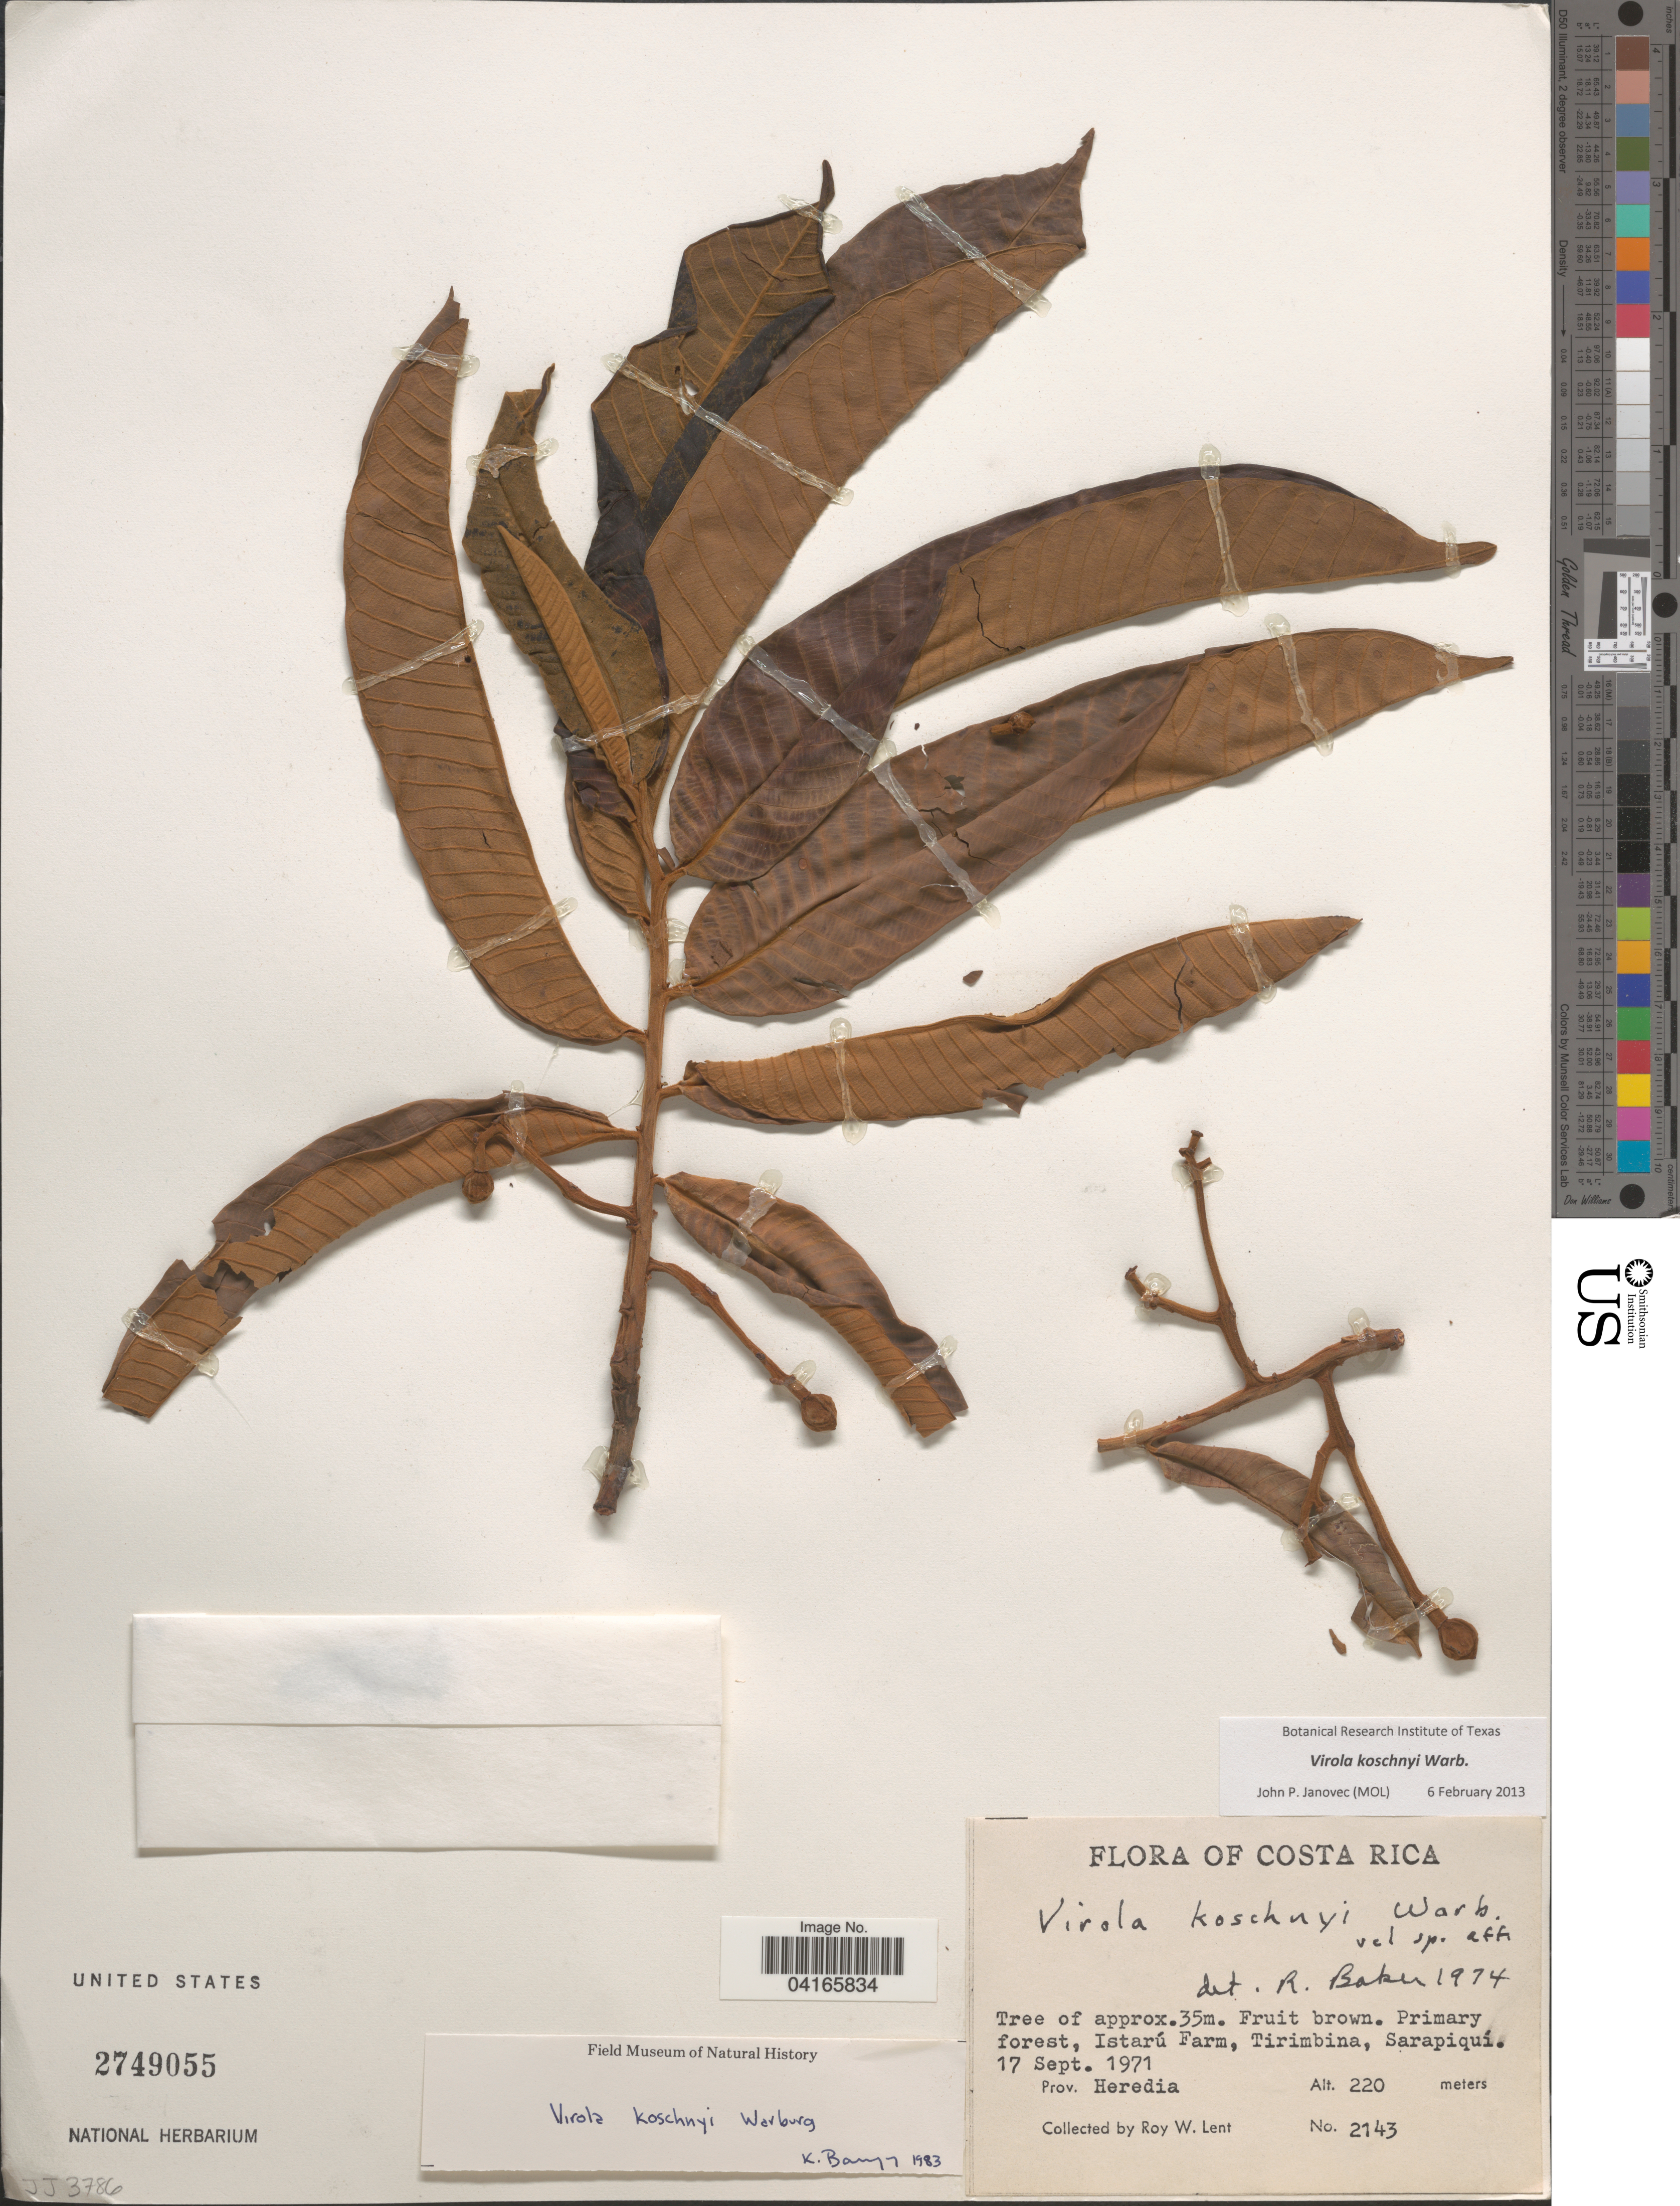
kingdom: Plantae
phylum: Tracheophyta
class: Magnoliopsida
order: Magnoliales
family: Myristicaceae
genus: Virola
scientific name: Virola koschnyi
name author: Warb.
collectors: R. W. Lent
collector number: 2413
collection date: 1971-09-17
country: Costa Rica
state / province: Heredia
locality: Primary forest, Istarú Farm, Tirimbina, Sarapiquí.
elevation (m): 220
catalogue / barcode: US 2749055